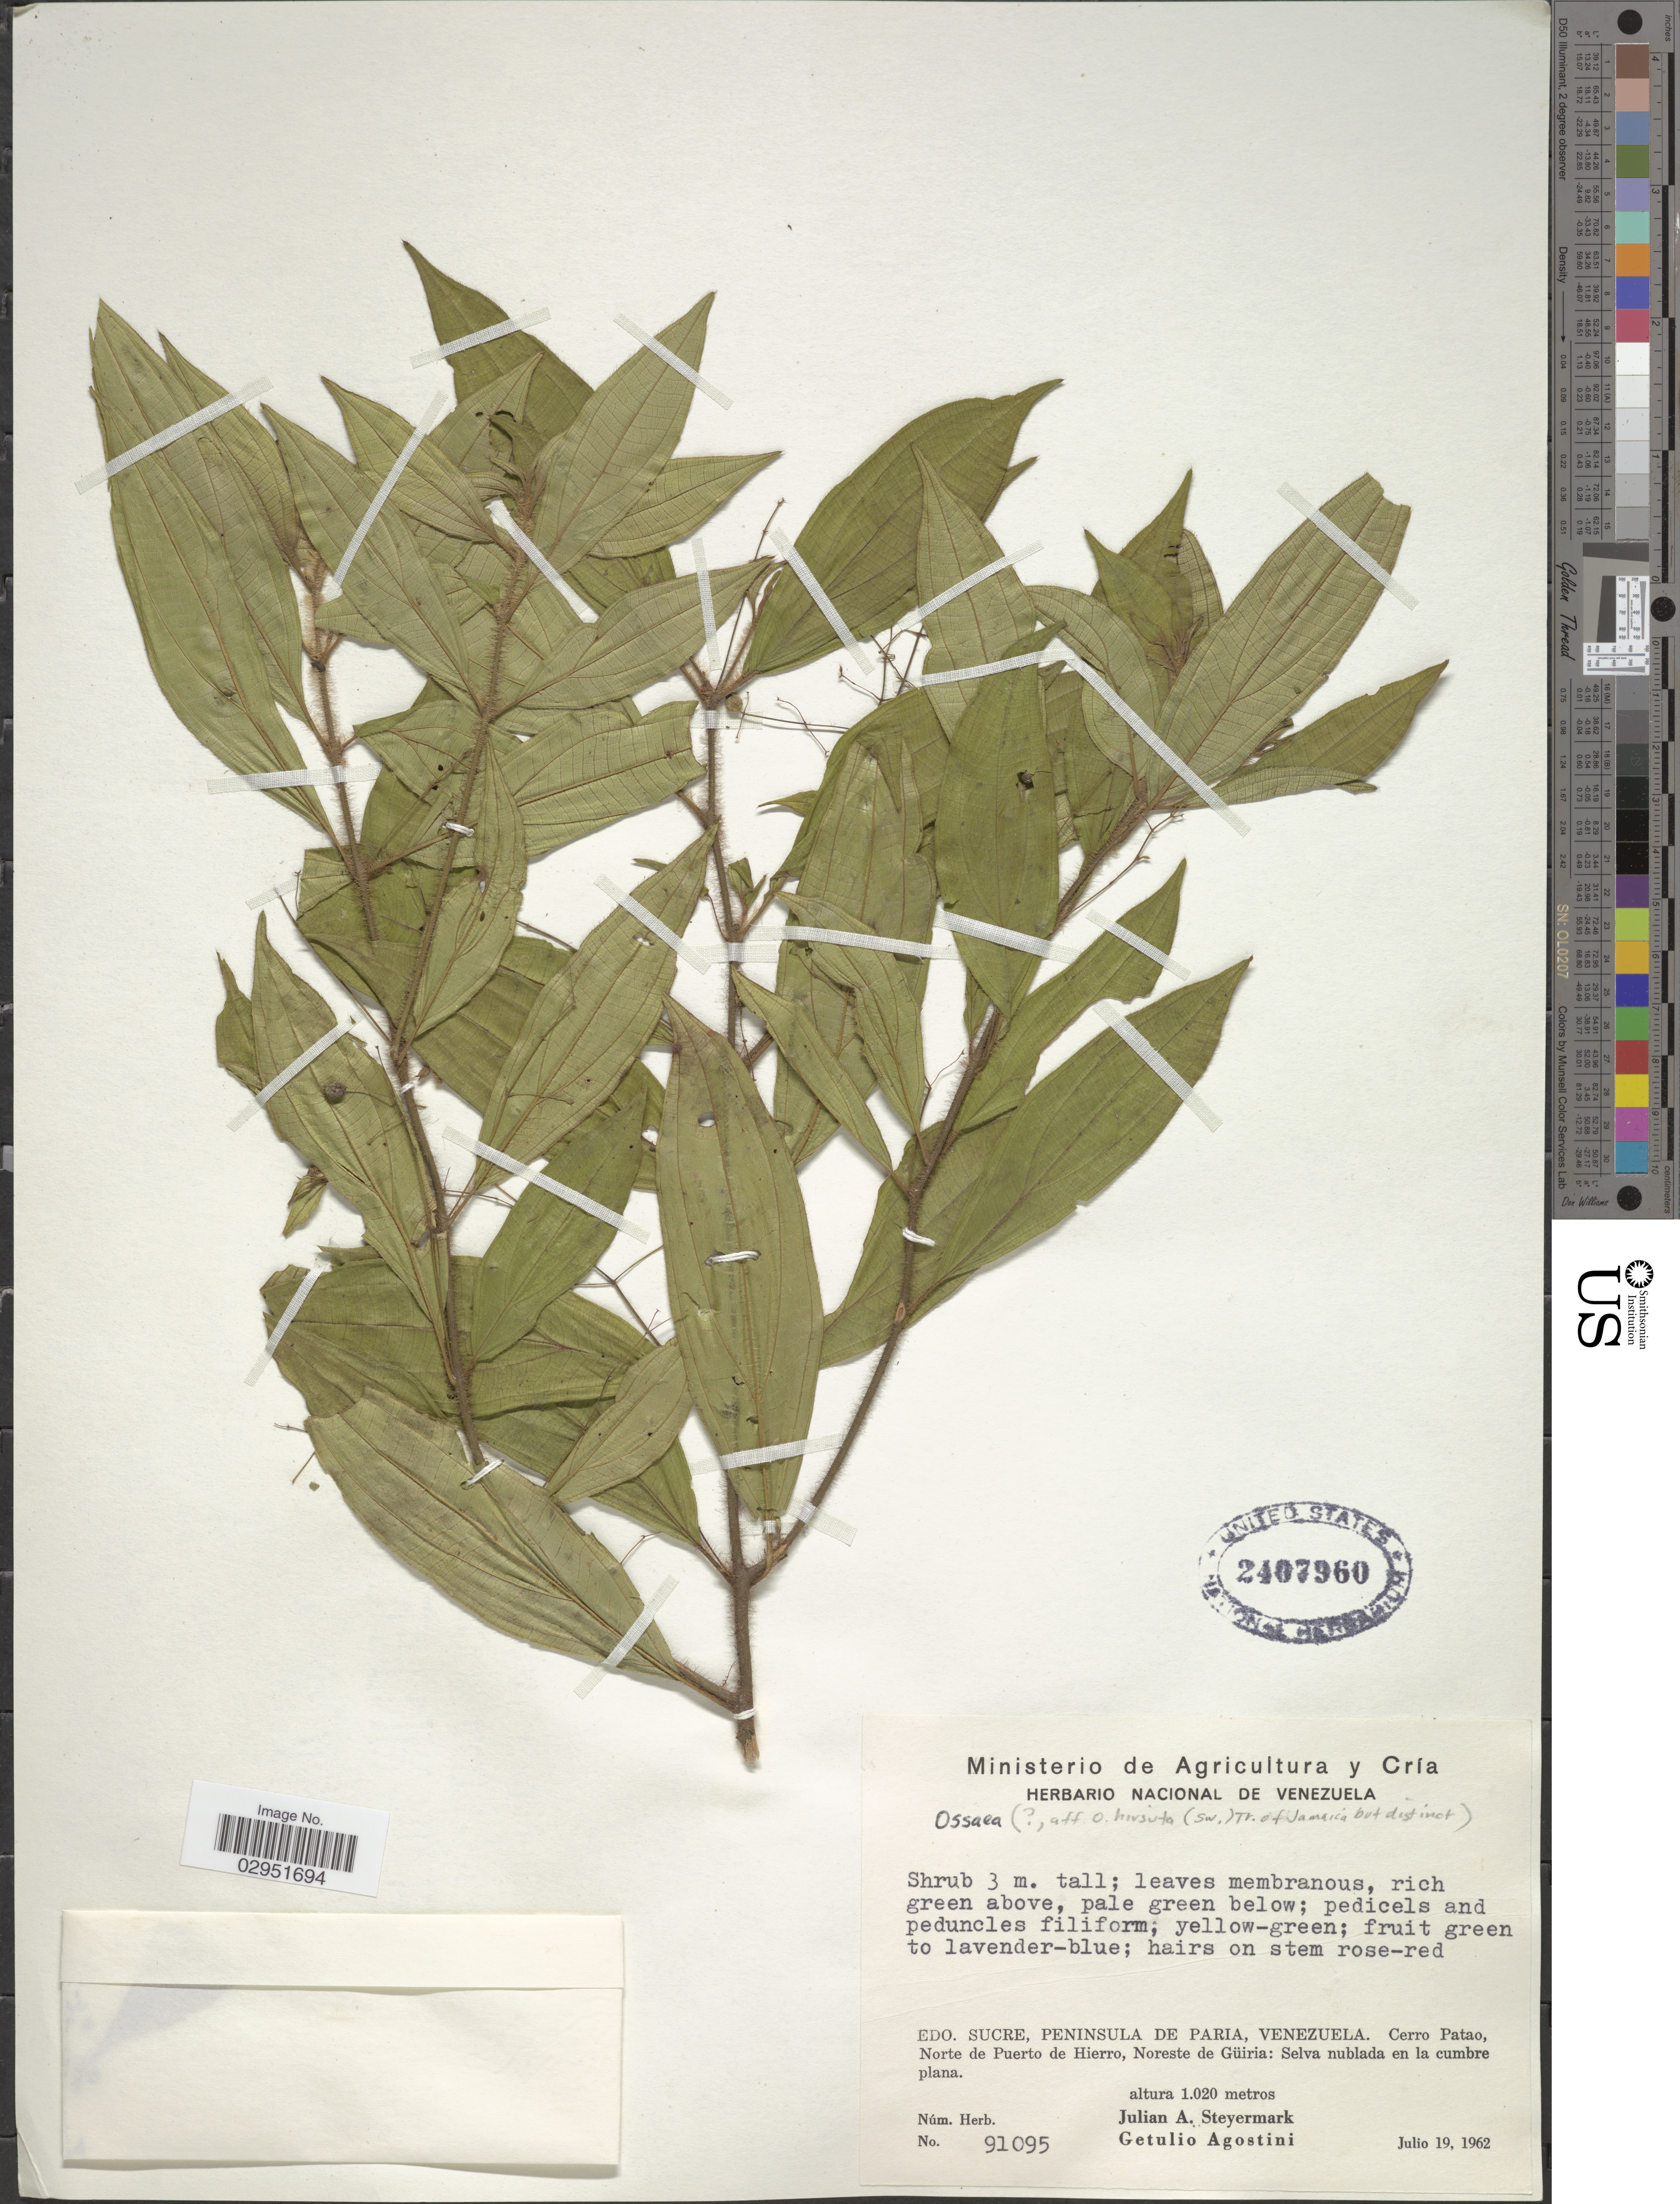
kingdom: Plantae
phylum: Tracheophyta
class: Magnoliopsida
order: Myrtales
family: Melastomataceae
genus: Ossaea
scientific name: Ossaea sp.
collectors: J. Steyermark & G. Agostini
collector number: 91095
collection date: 1962-07-19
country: Venezuela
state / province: Sucre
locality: Edo. Sucre, Peninsula de Paria. Cerro Patao, Norte de Puerto de Hierro, Noreste de Güria: Selva nublada en la cumbre plana.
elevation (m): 1020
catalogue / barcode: US 2407960